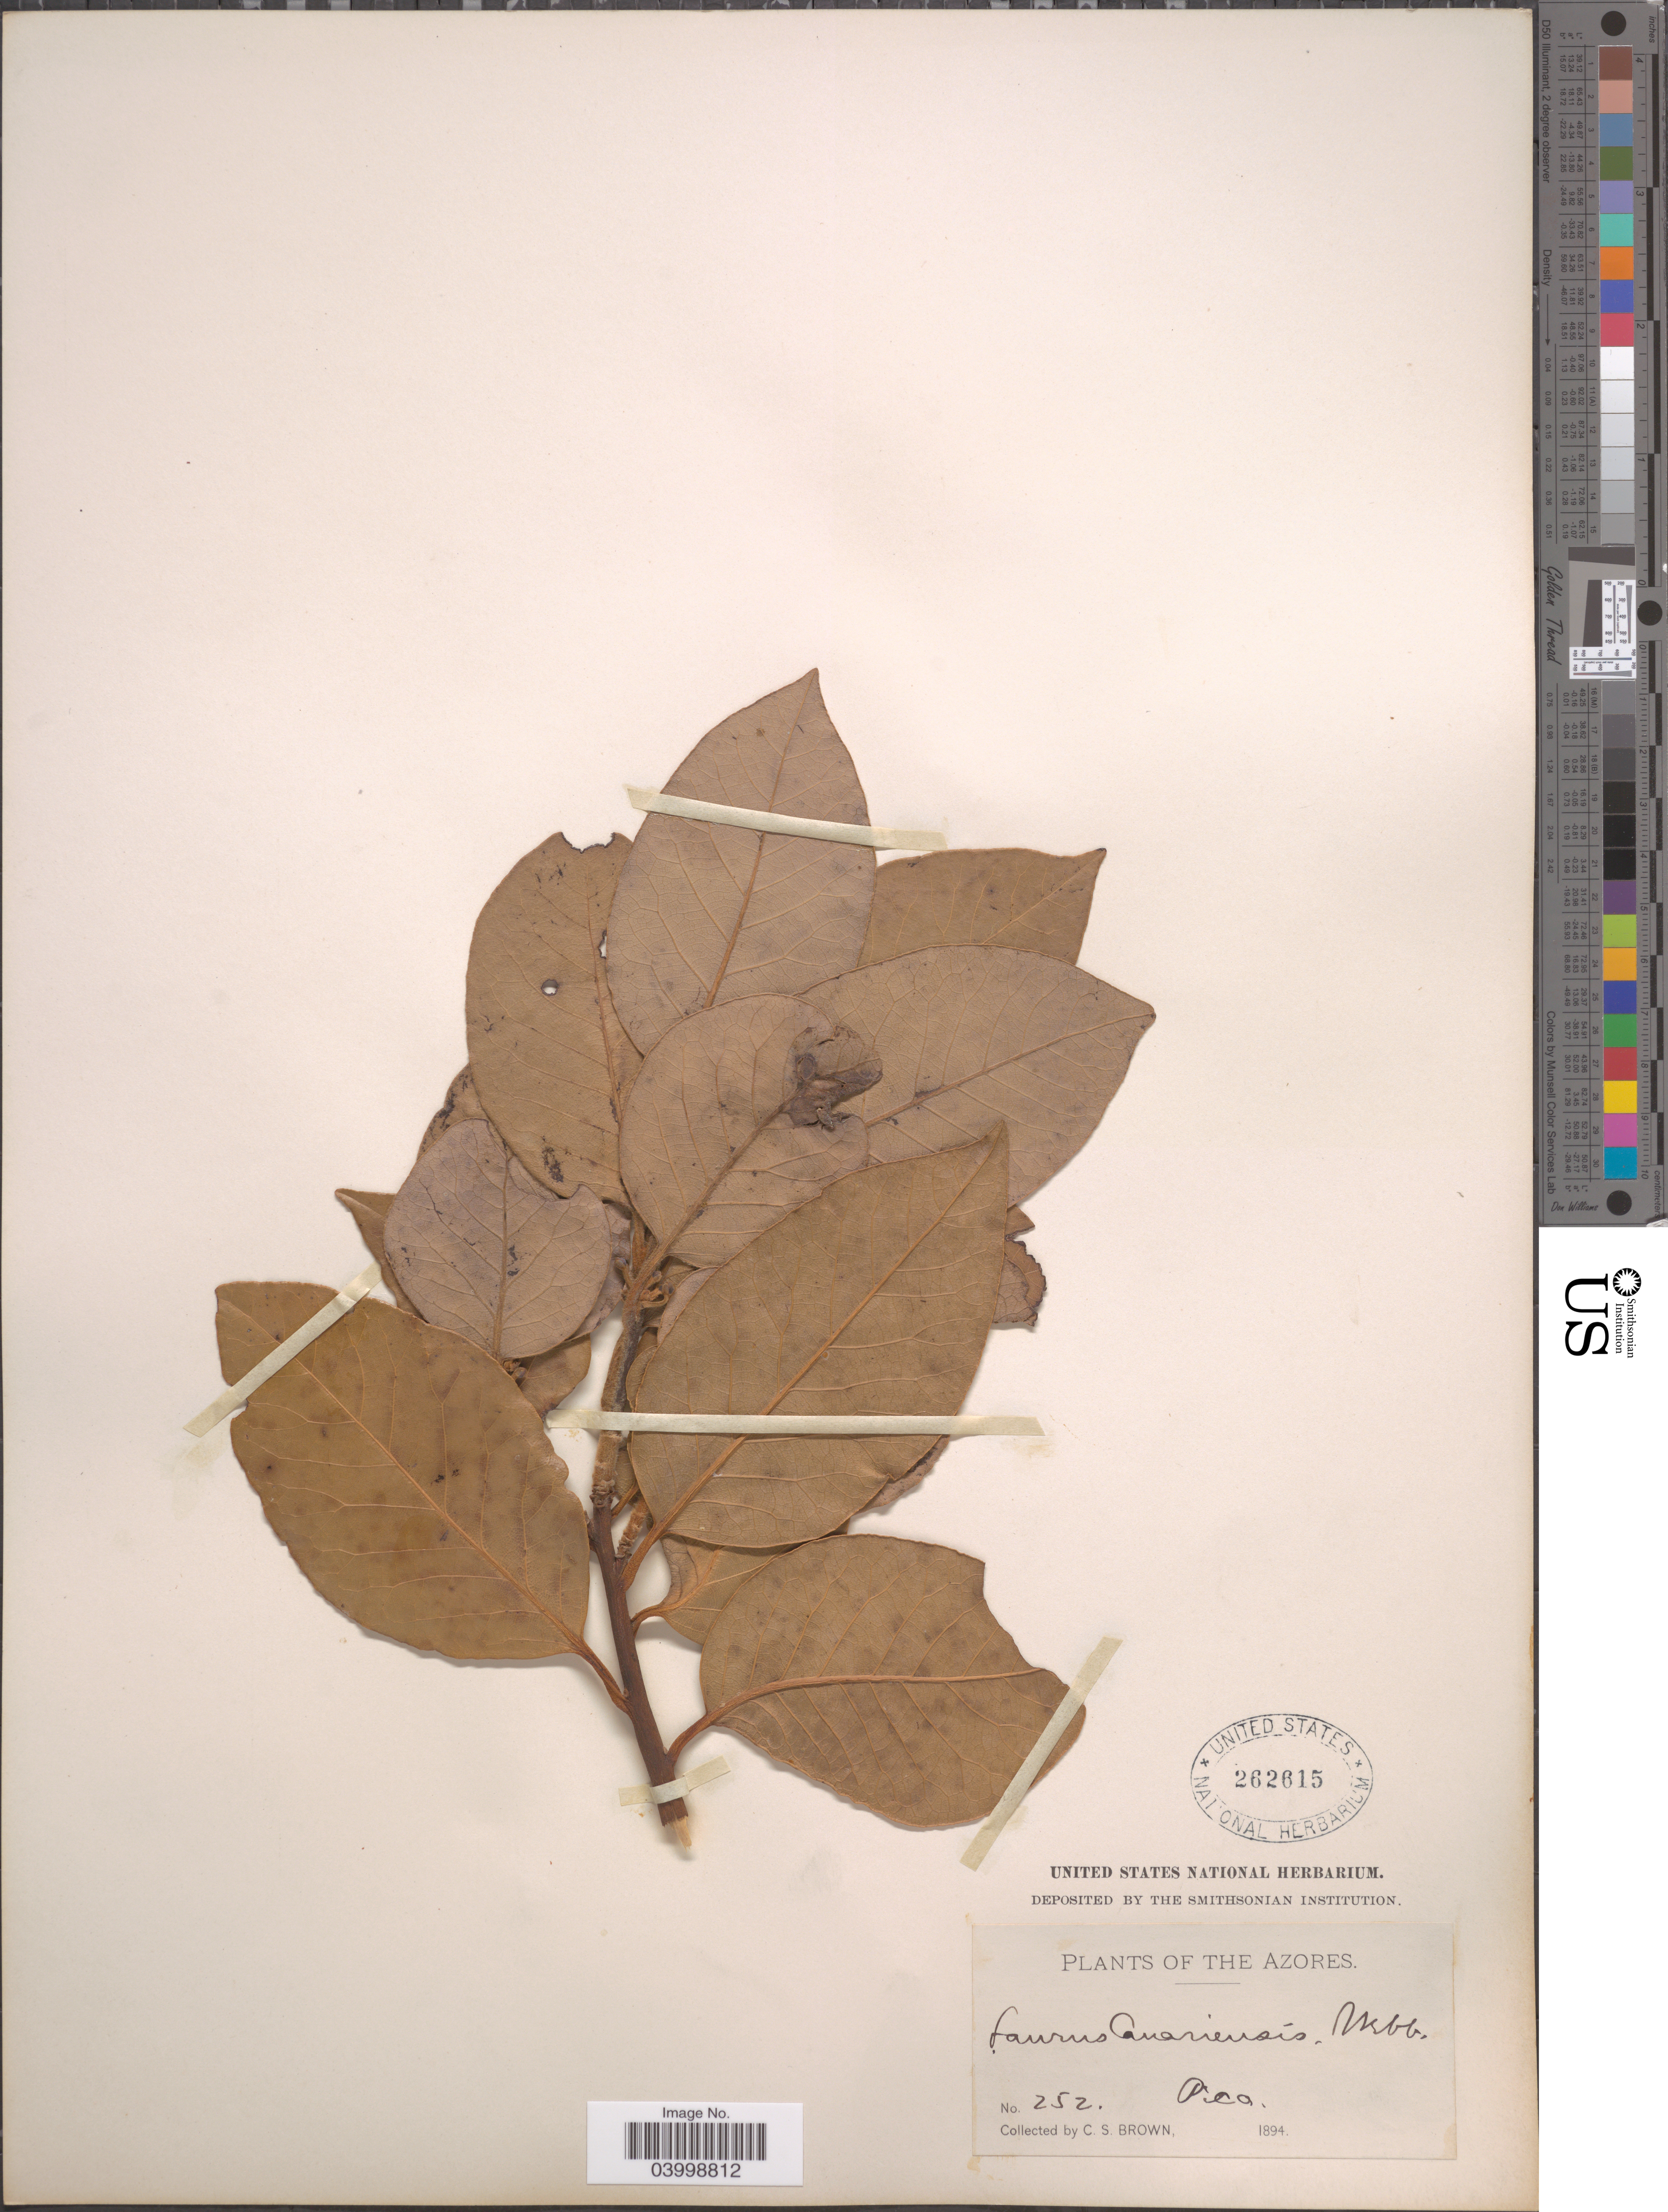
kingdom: Plantae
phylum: Tracheophyta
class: Magnoliopsida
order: Laurales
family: Lauraceae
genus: Laurus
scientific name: Laurus canariensis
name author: Willd.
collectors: C. S. Brown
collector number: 252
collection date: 1894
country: Portugal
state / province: Azores (Aut. Reg.)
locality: Pico. [interpreted]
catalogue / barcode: US 262615